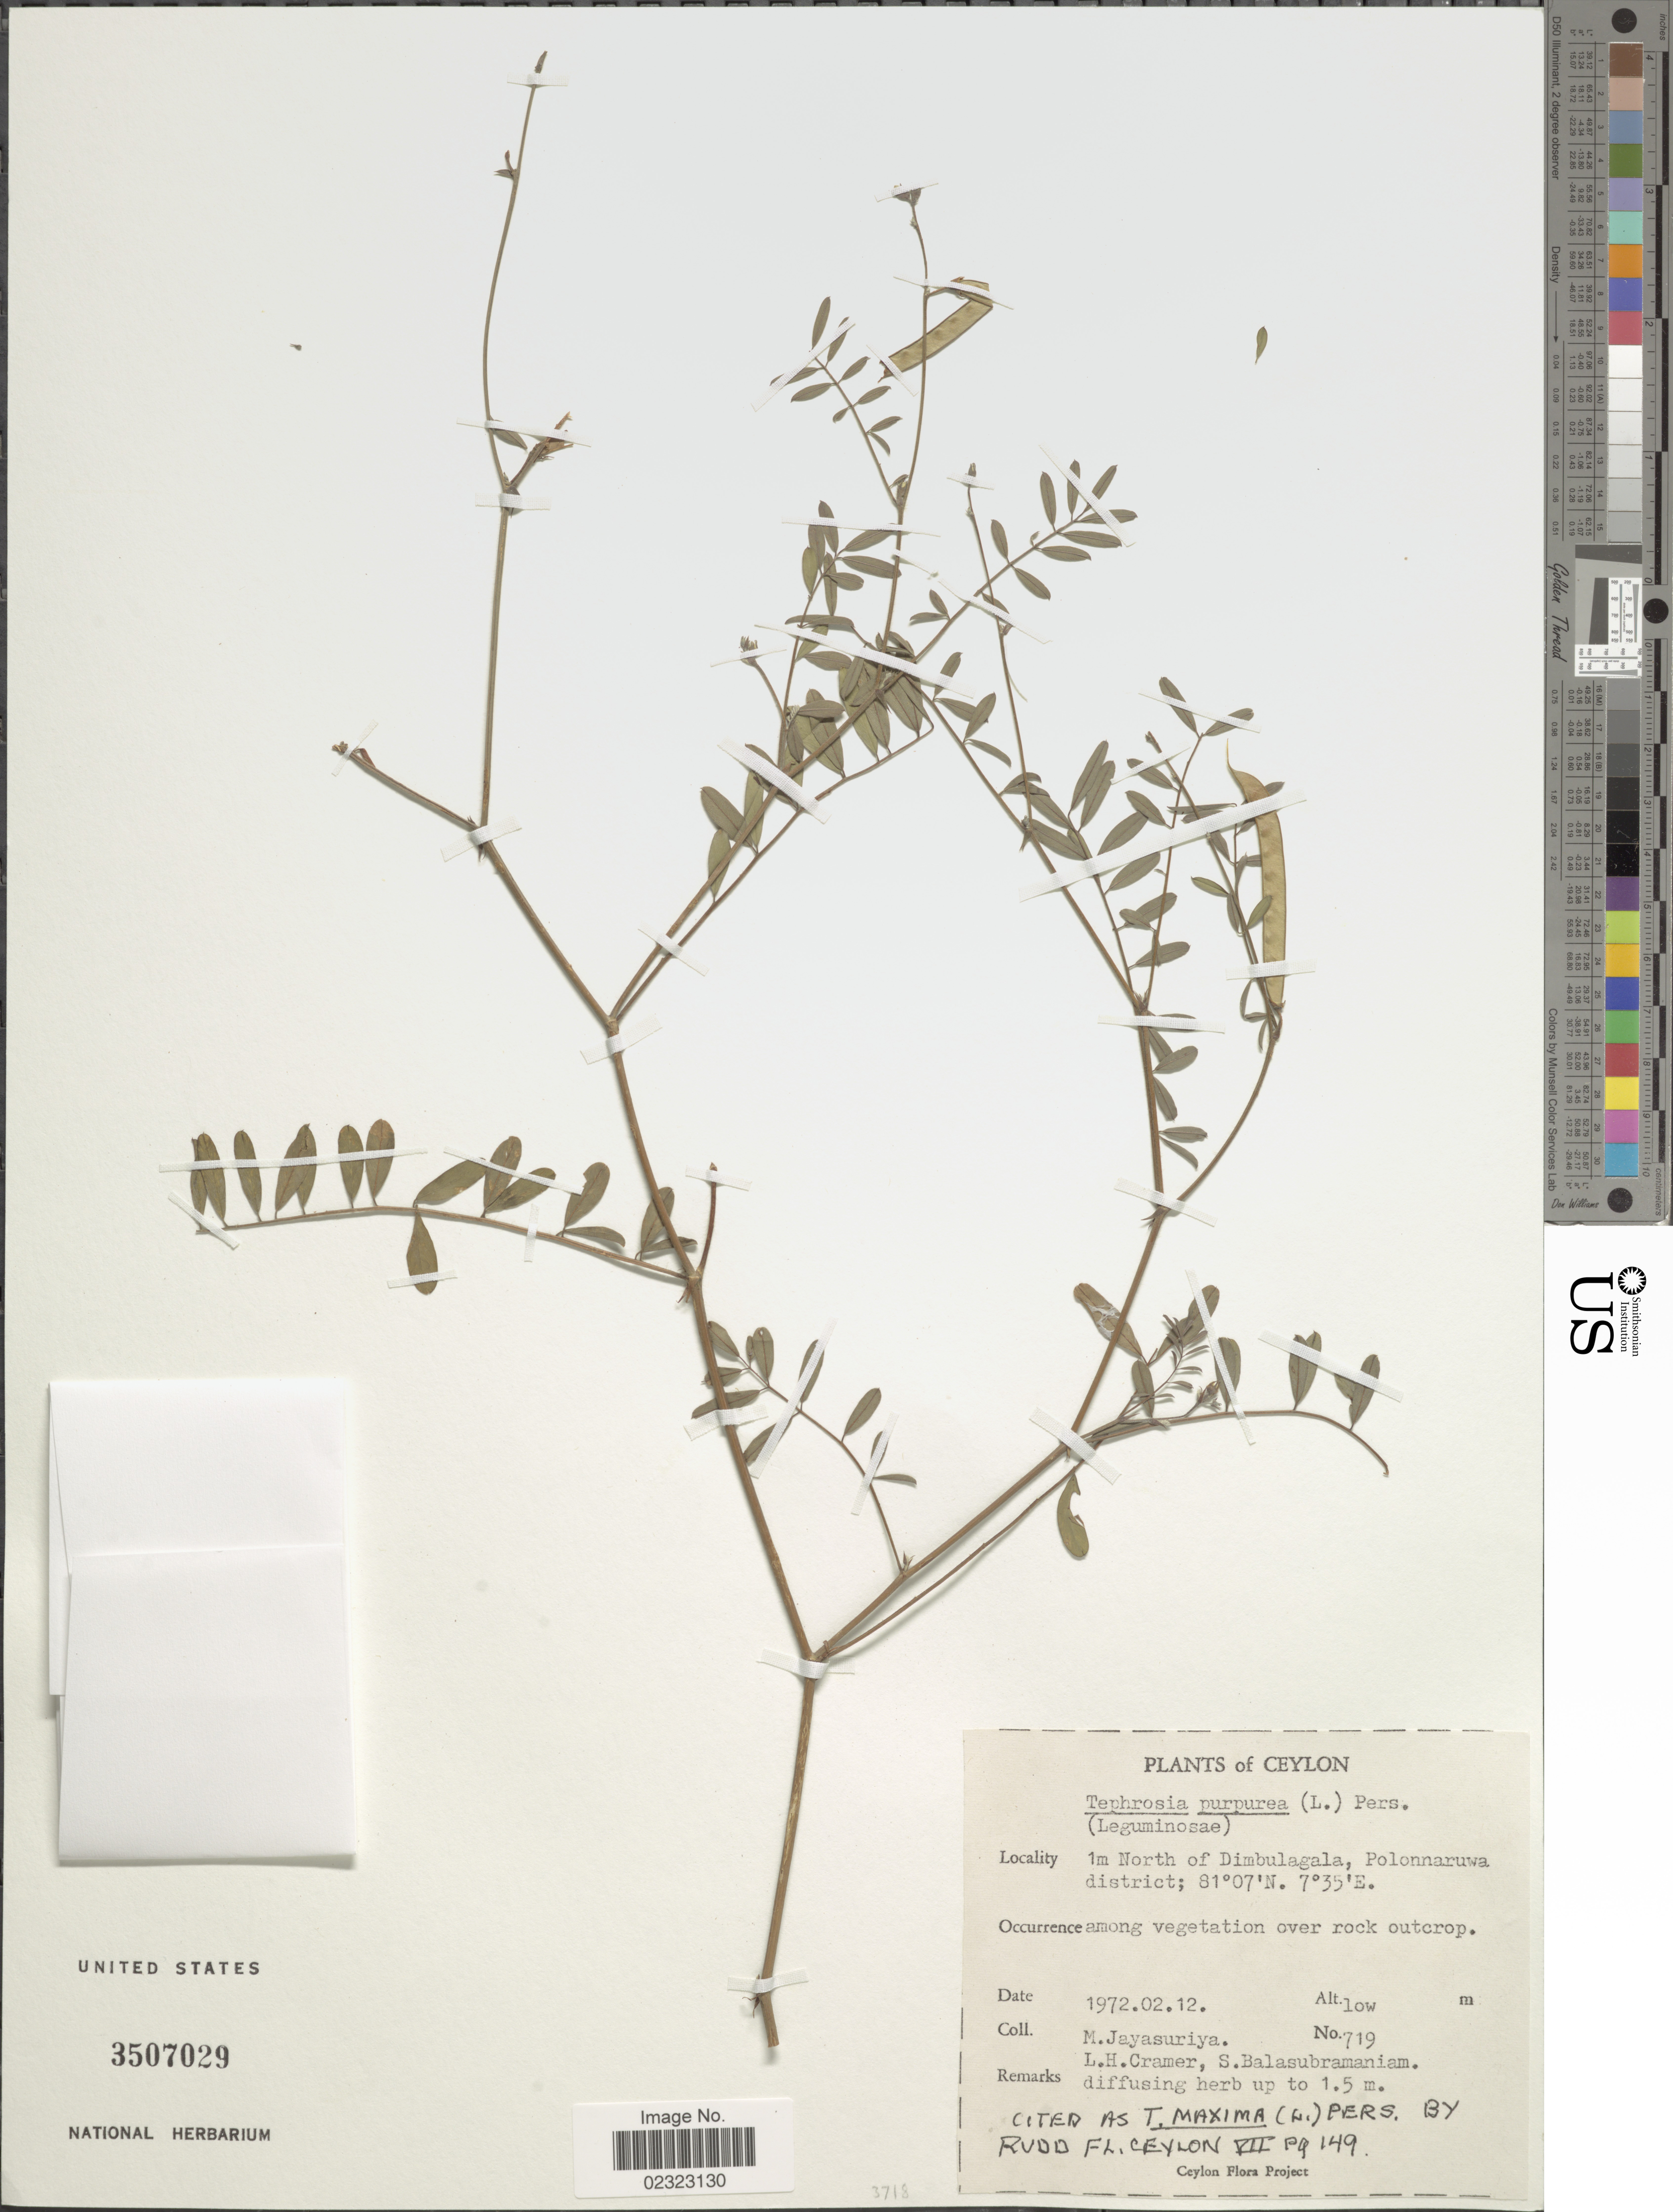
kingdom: Plantae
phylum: Tracheophyta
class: Magnoliopsida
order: Fabales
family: Fabaceae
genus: Tephrosia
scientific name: Tephrosia purpurea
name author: (L.) Pers.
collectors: M. Jayasuriya, L. H. Cramer & S. Balasubramaniam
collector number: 719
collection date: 1972-12-02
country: Sri Lanka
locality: Ceylon. 1m North of Dimbulagala, Polonnaruwa district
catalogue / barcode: US 3507029